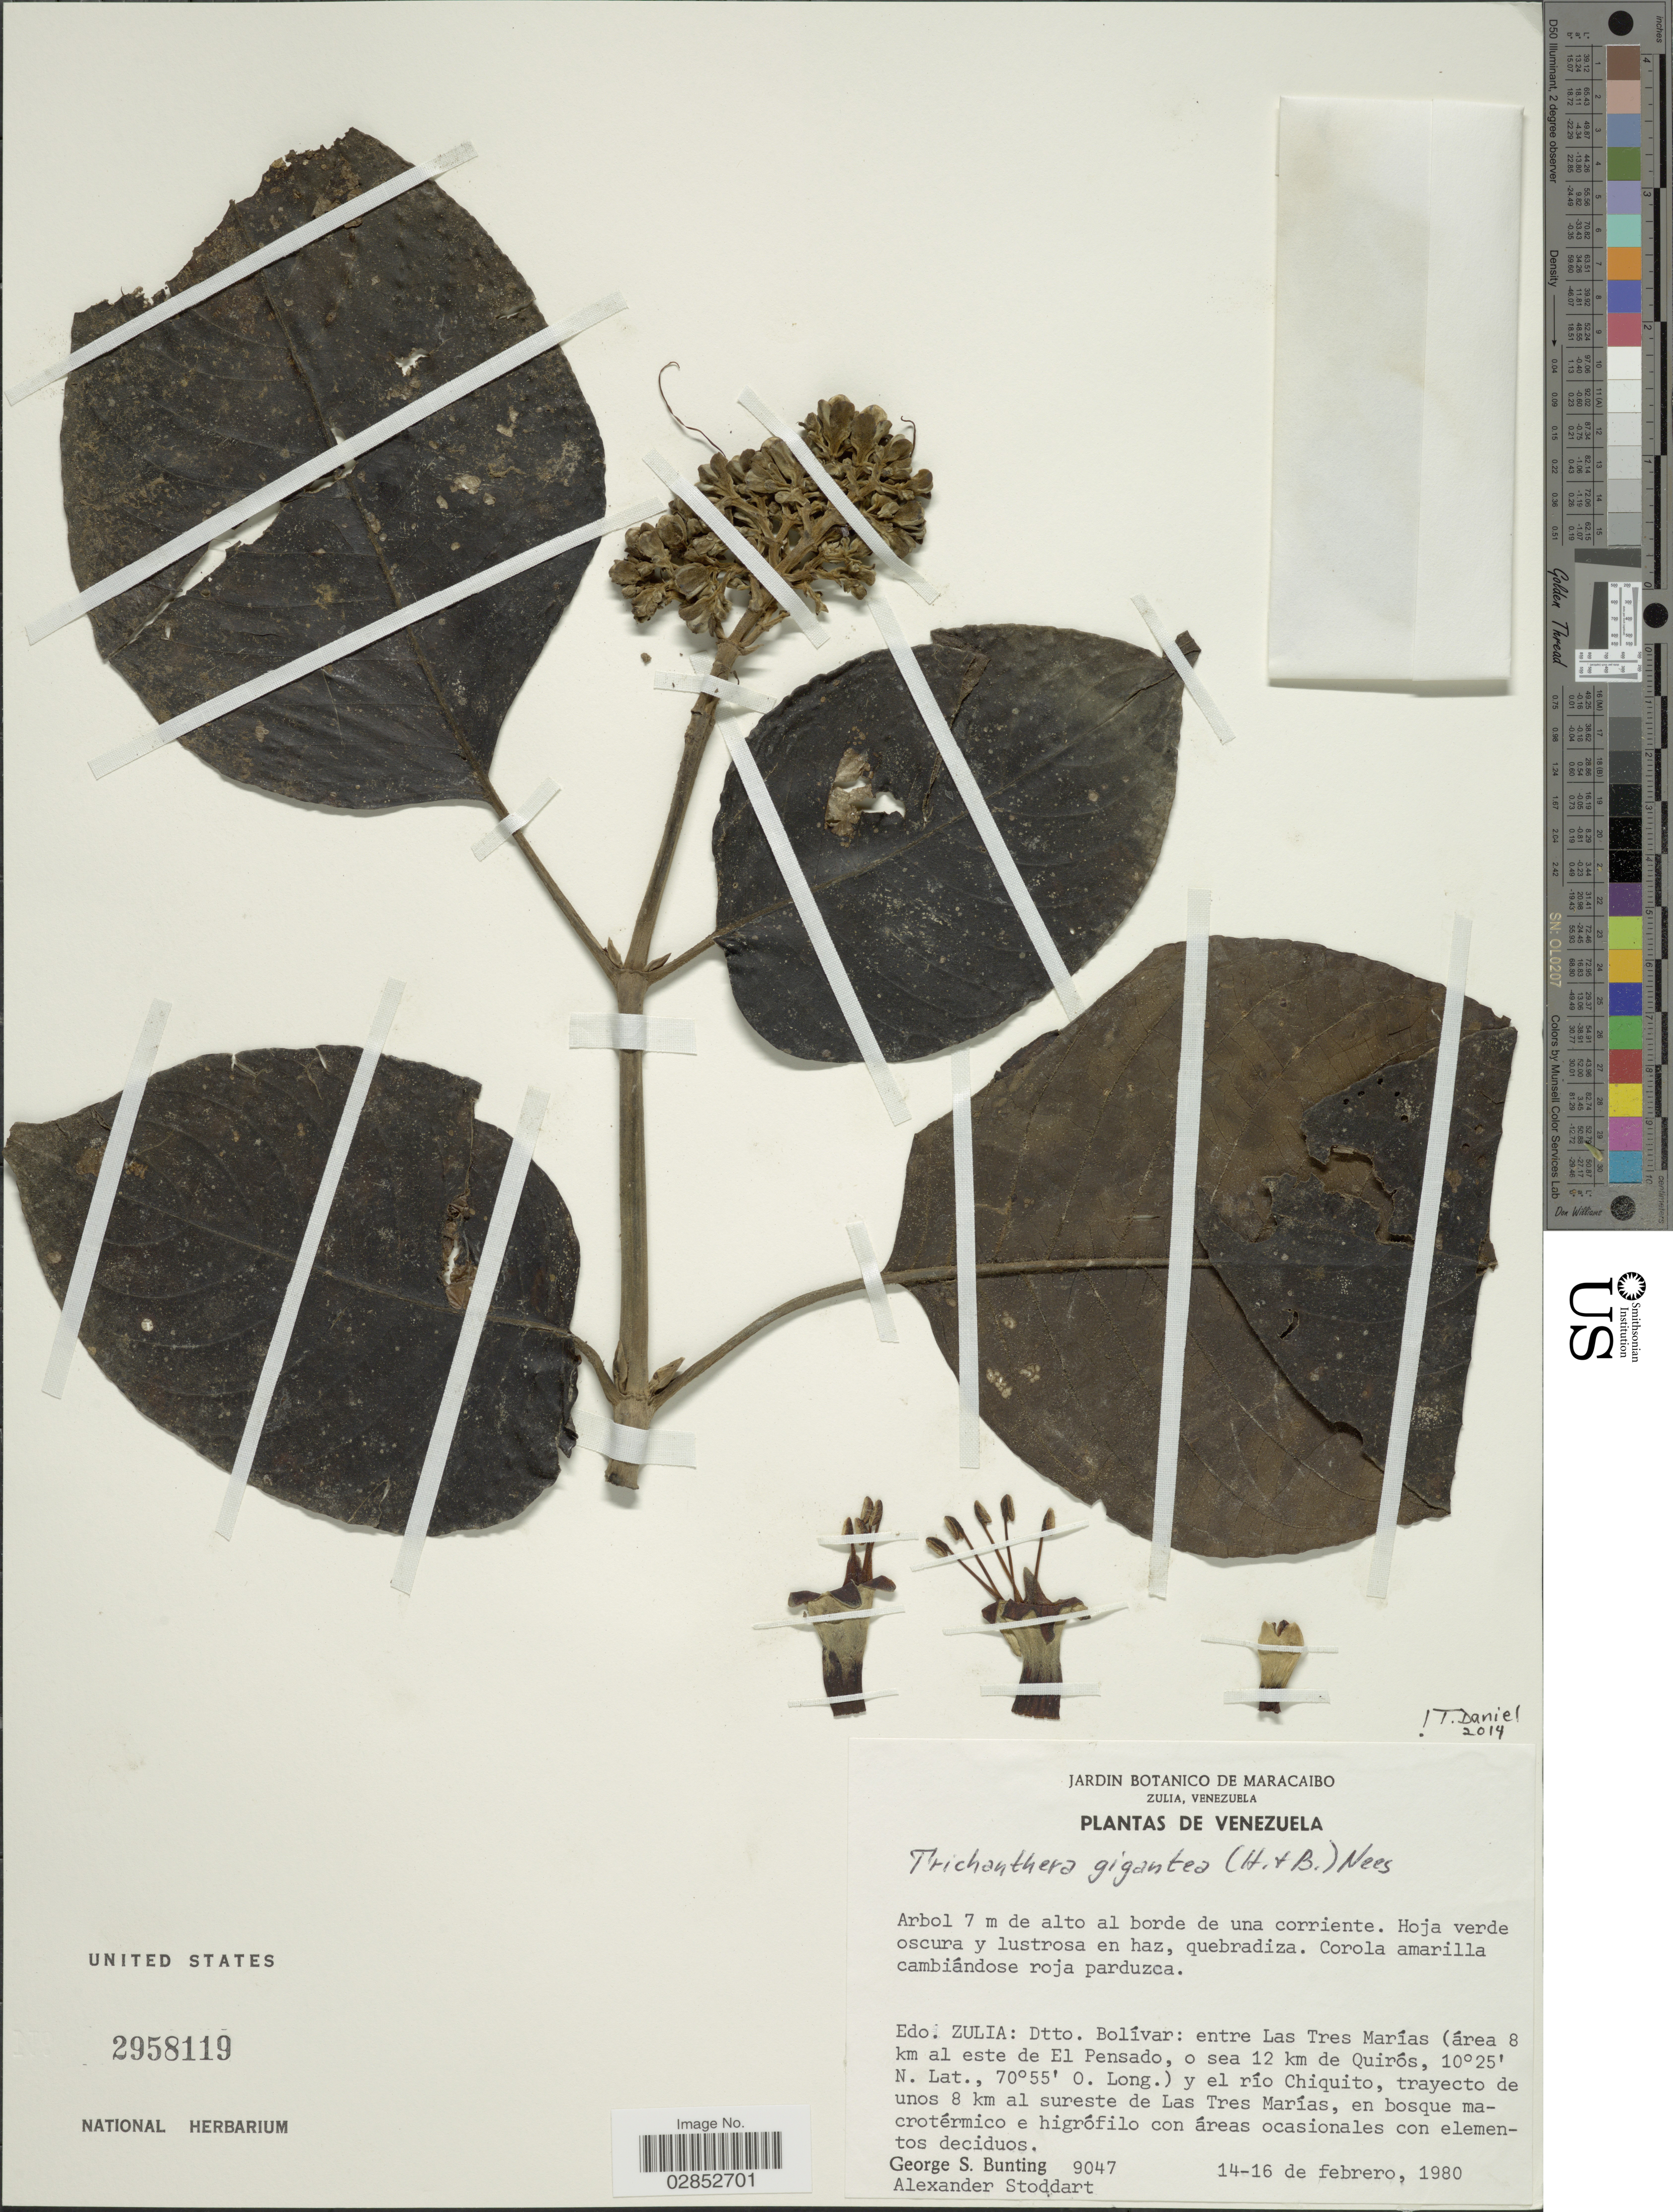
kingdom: Plantae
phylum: Tracheophyta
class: Magnoliopsida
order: Lamiales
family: Acanthaceae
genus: Trichanthera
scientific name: Trichanthera gigantea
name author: (Bonpl.) Nees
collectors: G. S. Bunting & A. Stoddart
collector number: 9047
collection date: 1980-02-14/1980-02-16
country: Venezuela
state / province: Zulia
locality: Edo. Zulia: Dtto. Bolívar: entre Las Tres Marías (área 8 km al este de El Pensado, o sea 12 km de Quirós y el río Chiquito, trayecto de unos 8 km al sureste de Las Tres Marías.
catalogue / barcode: US 2958119